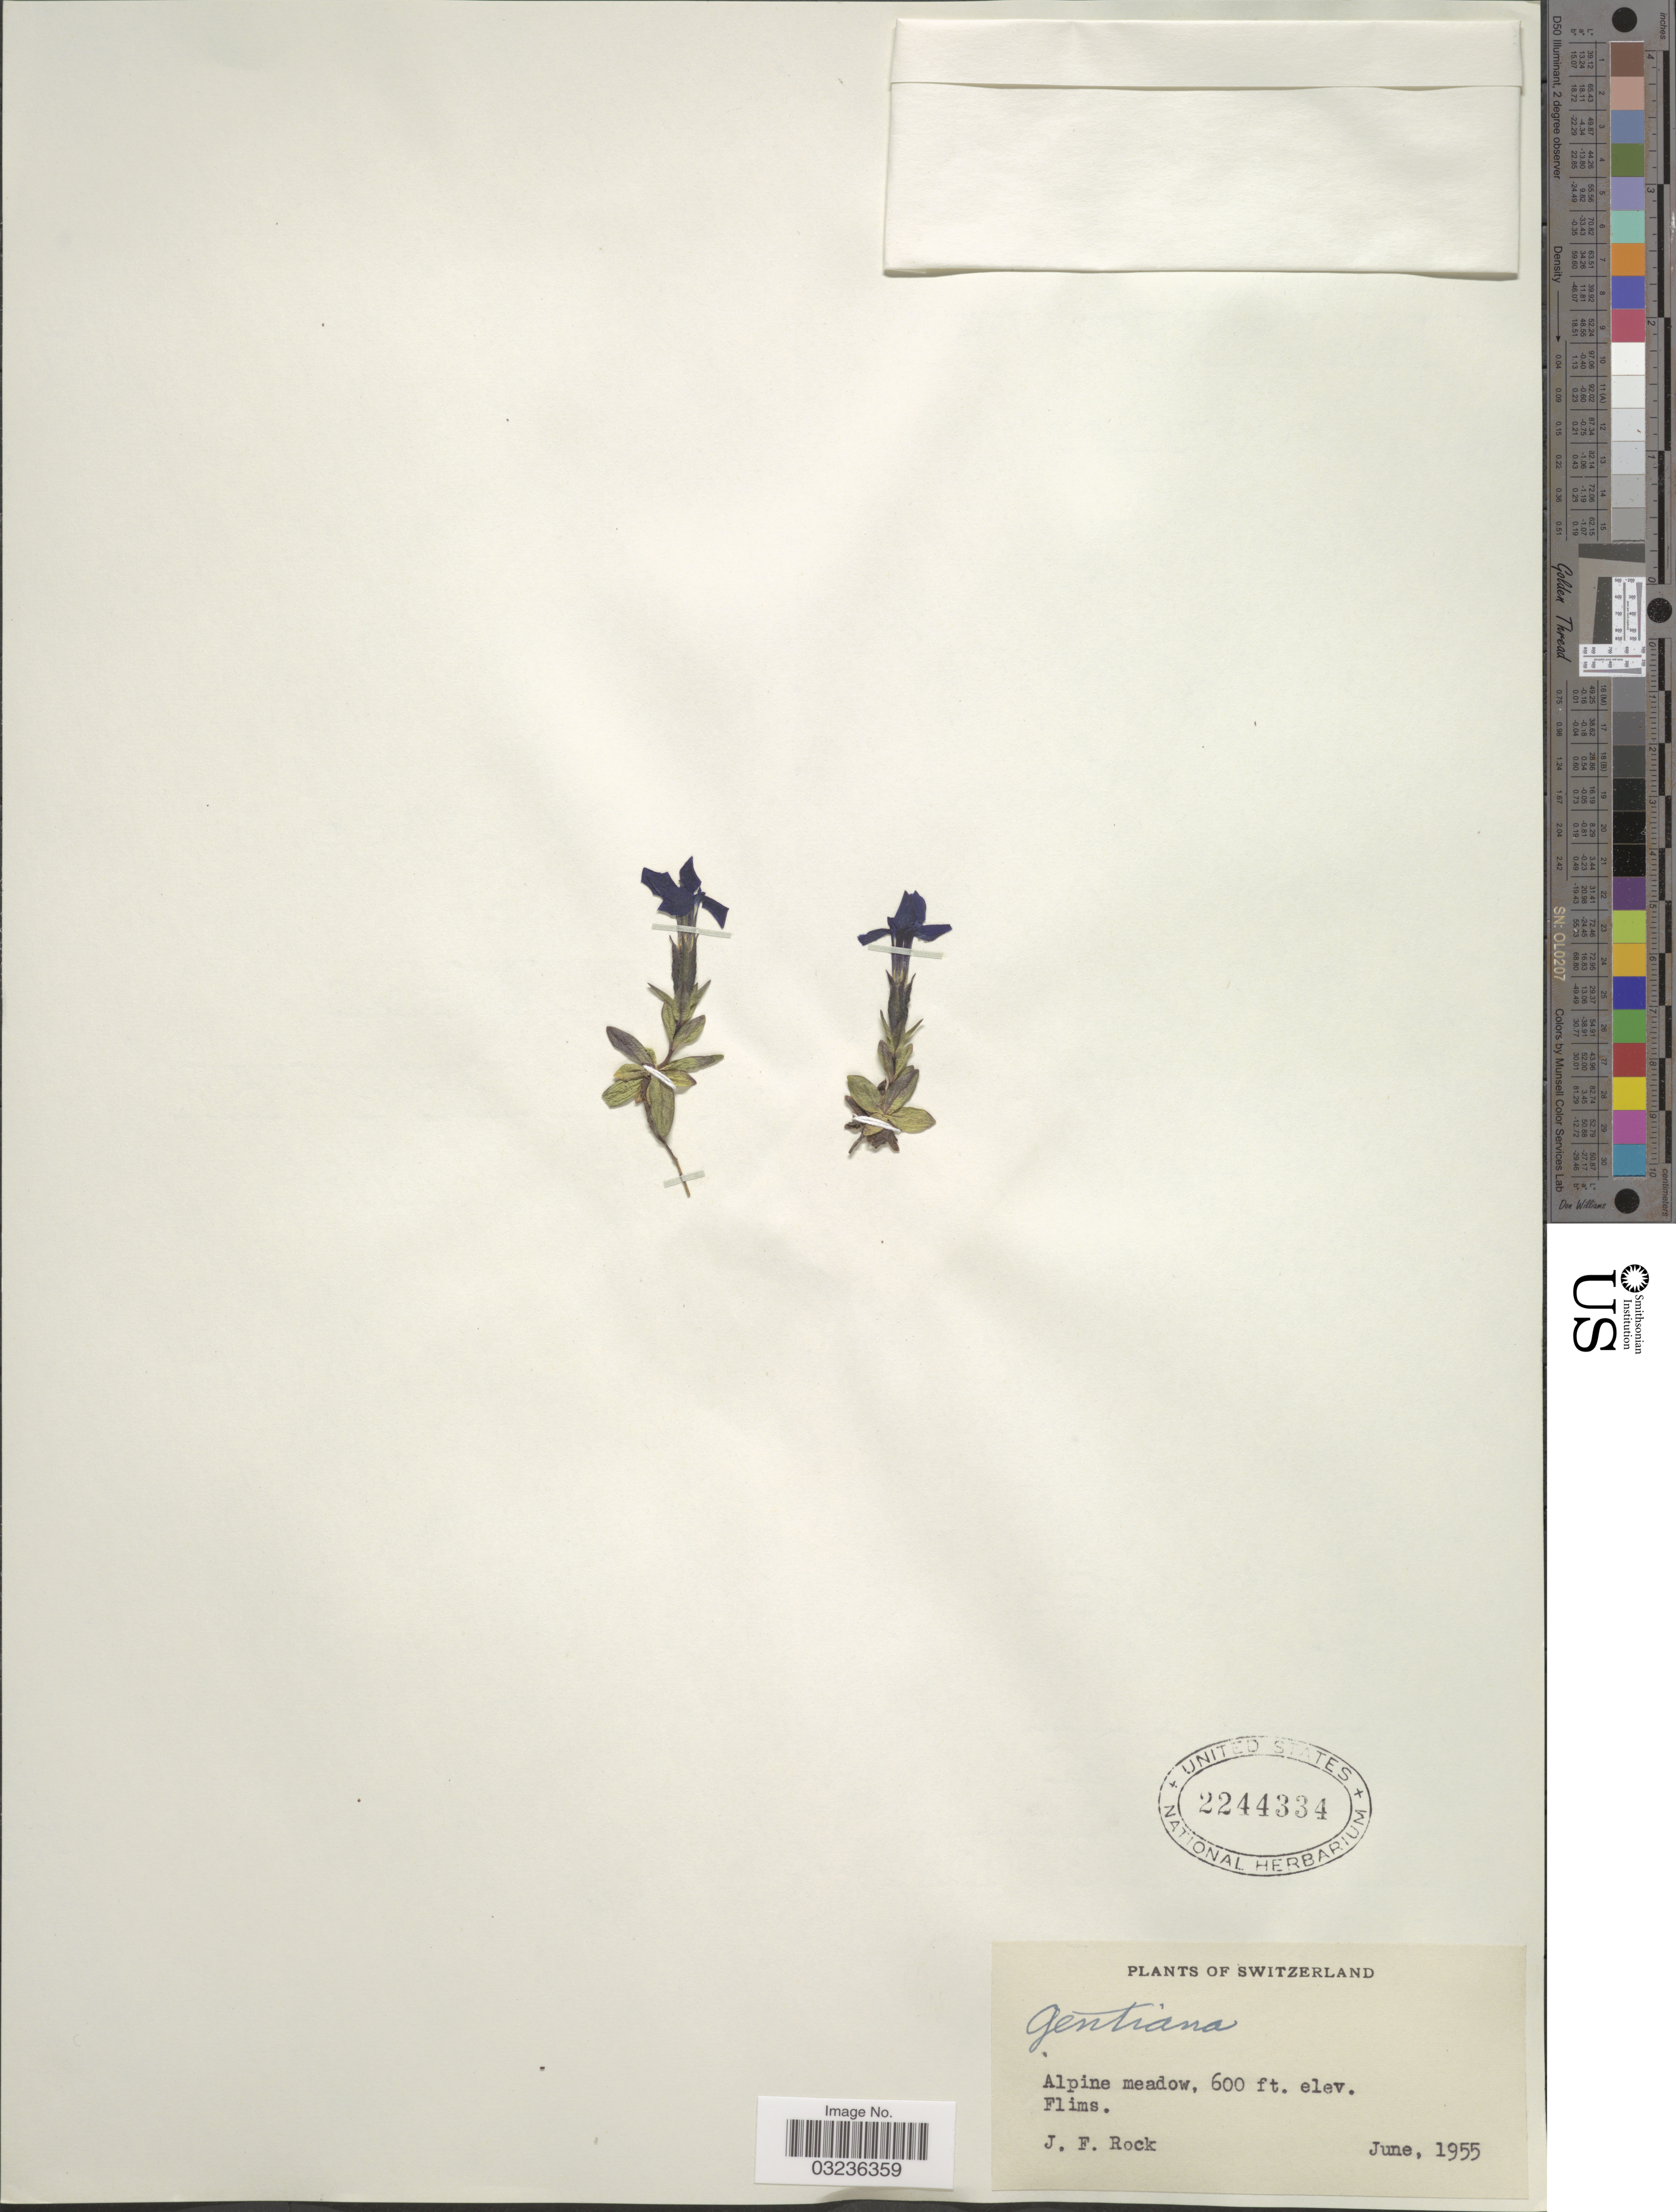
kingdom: Plantae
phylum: Tracheophyta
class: Magnoliopsida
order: Gentianales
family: Gentianaceae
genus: Gentiana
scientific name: Gentiana sp.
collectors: J. Rock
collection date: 1955-06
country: Switzerland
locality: Flims.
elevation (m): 183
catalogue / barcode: US 2244334